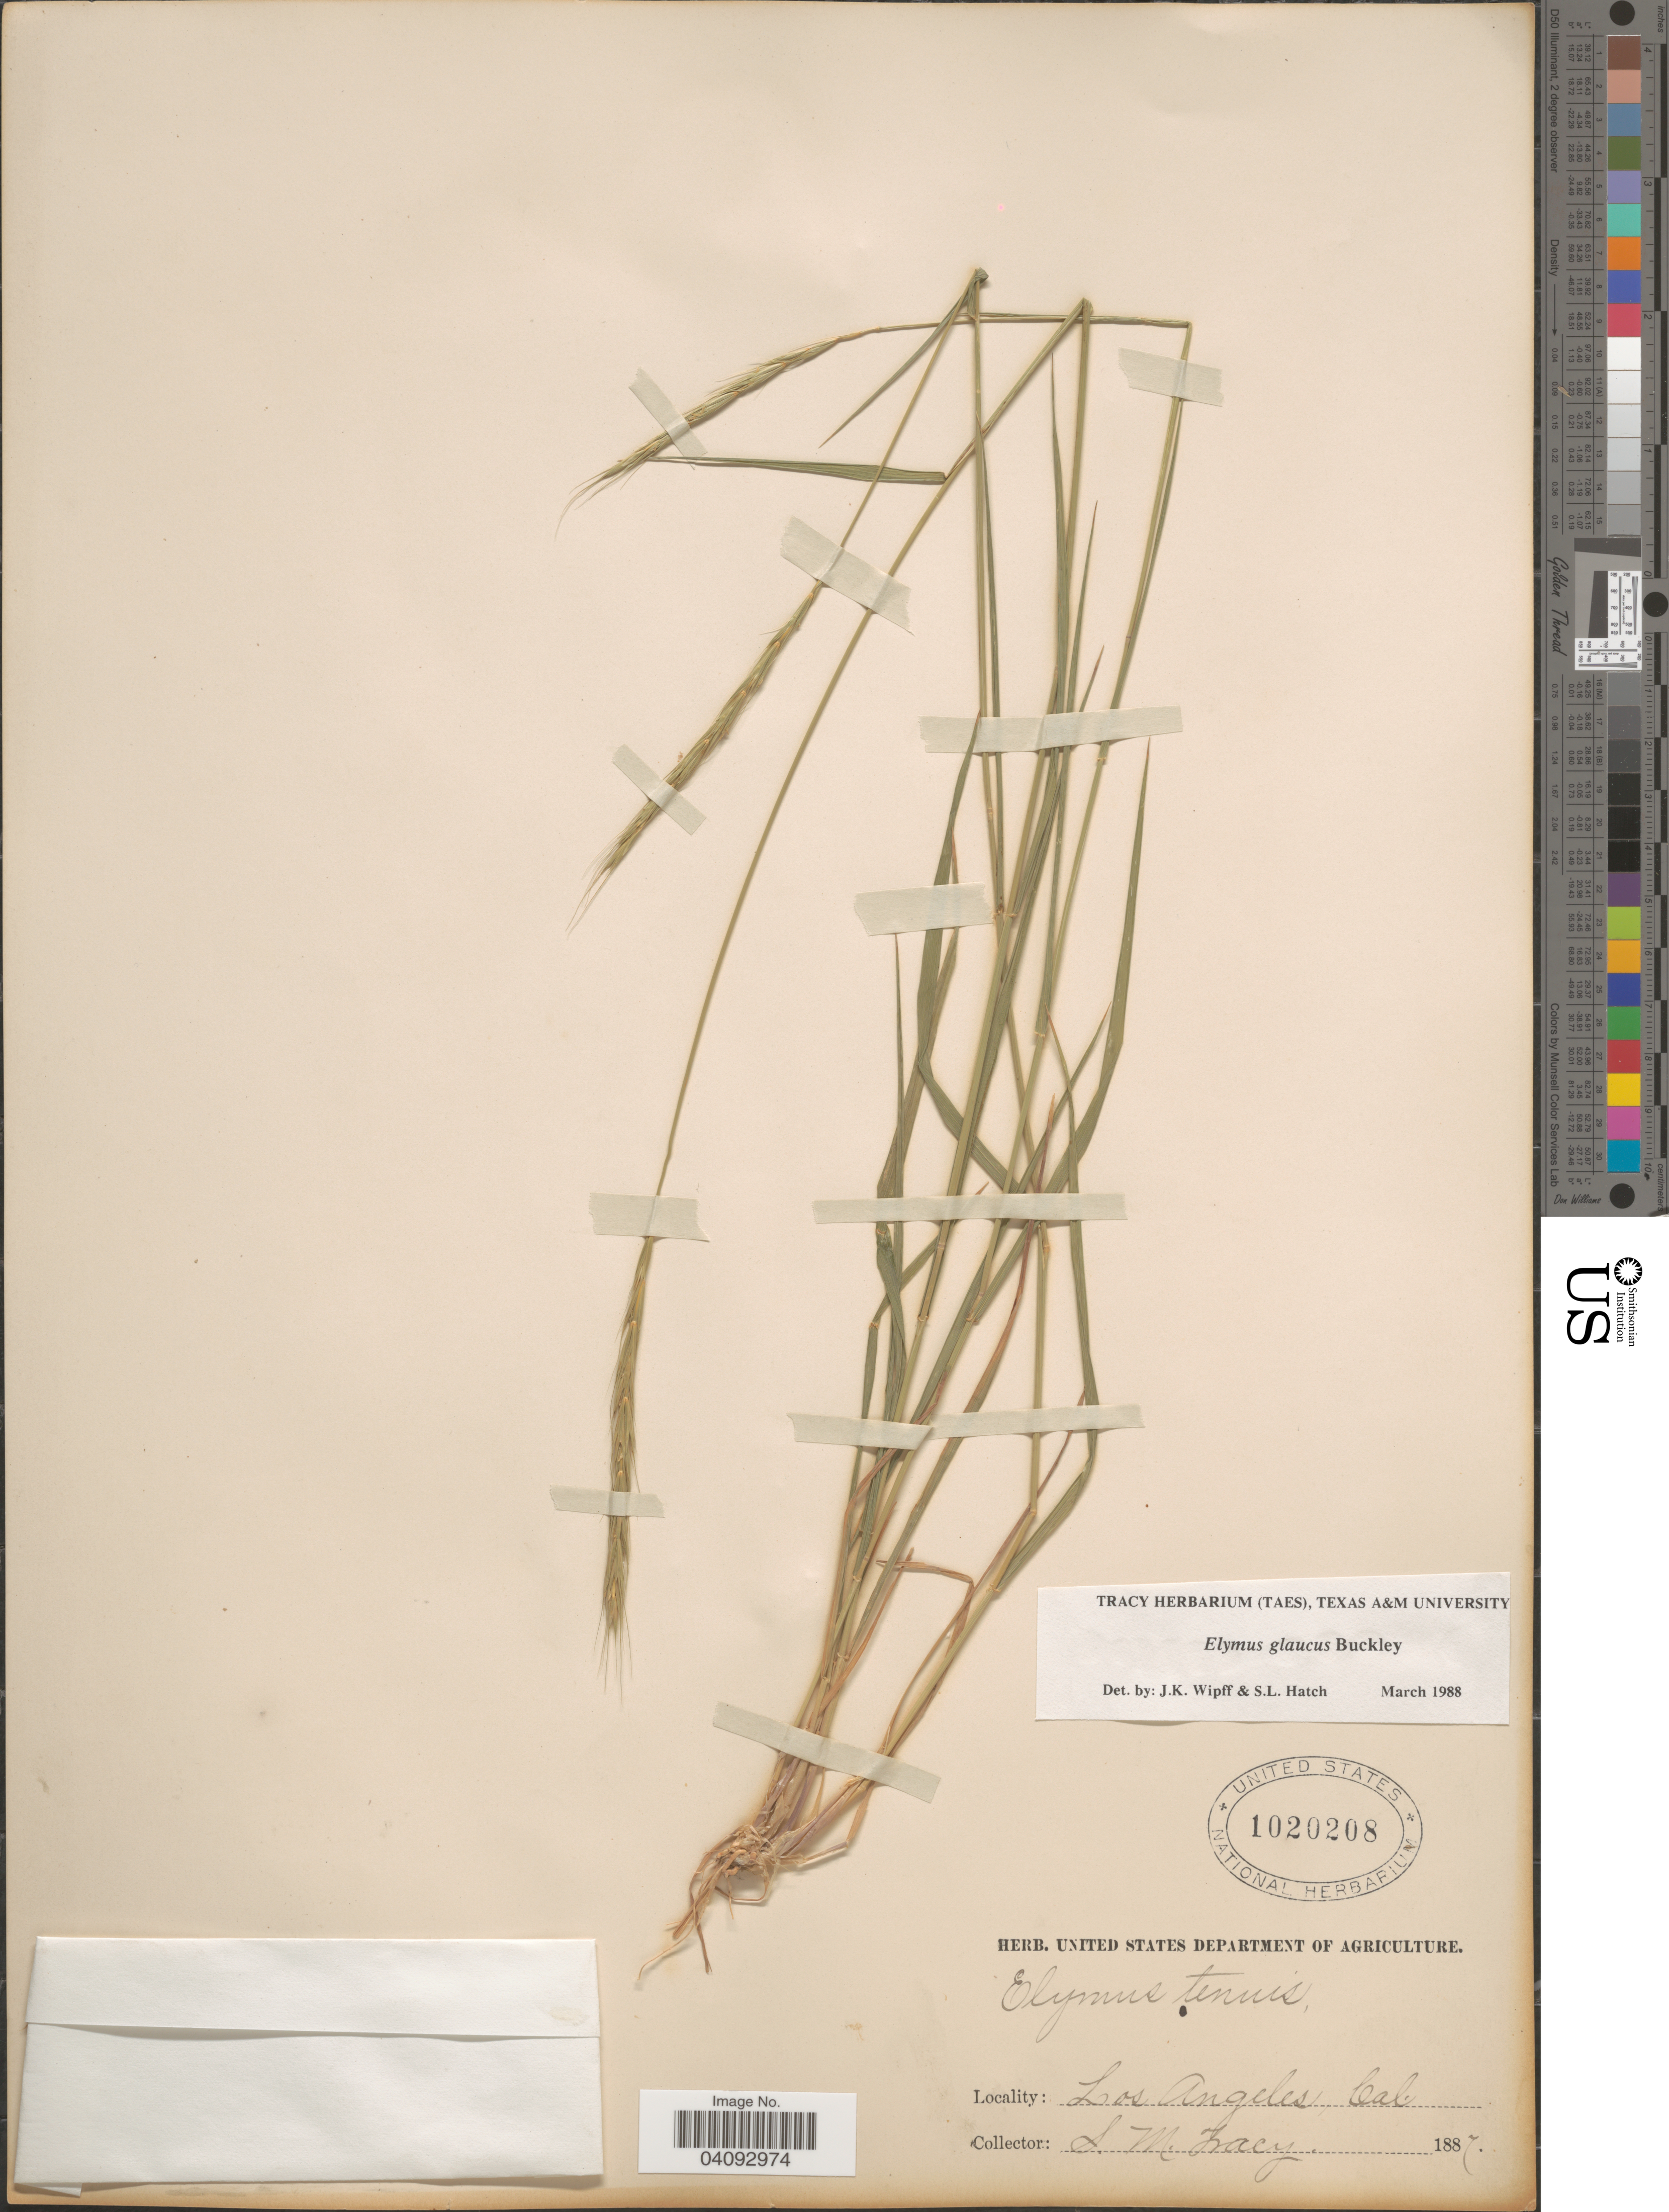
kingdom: Plantae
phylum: Tracheophyta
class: Liliopsida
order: Poales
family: Poaceae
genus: Elymus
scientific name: Elymus glaucus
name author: Buckley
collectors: S. M. Tracy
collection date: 1887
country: United States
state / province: California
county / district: Los Angeles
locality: Los Angeles.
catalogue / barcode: US 1020208